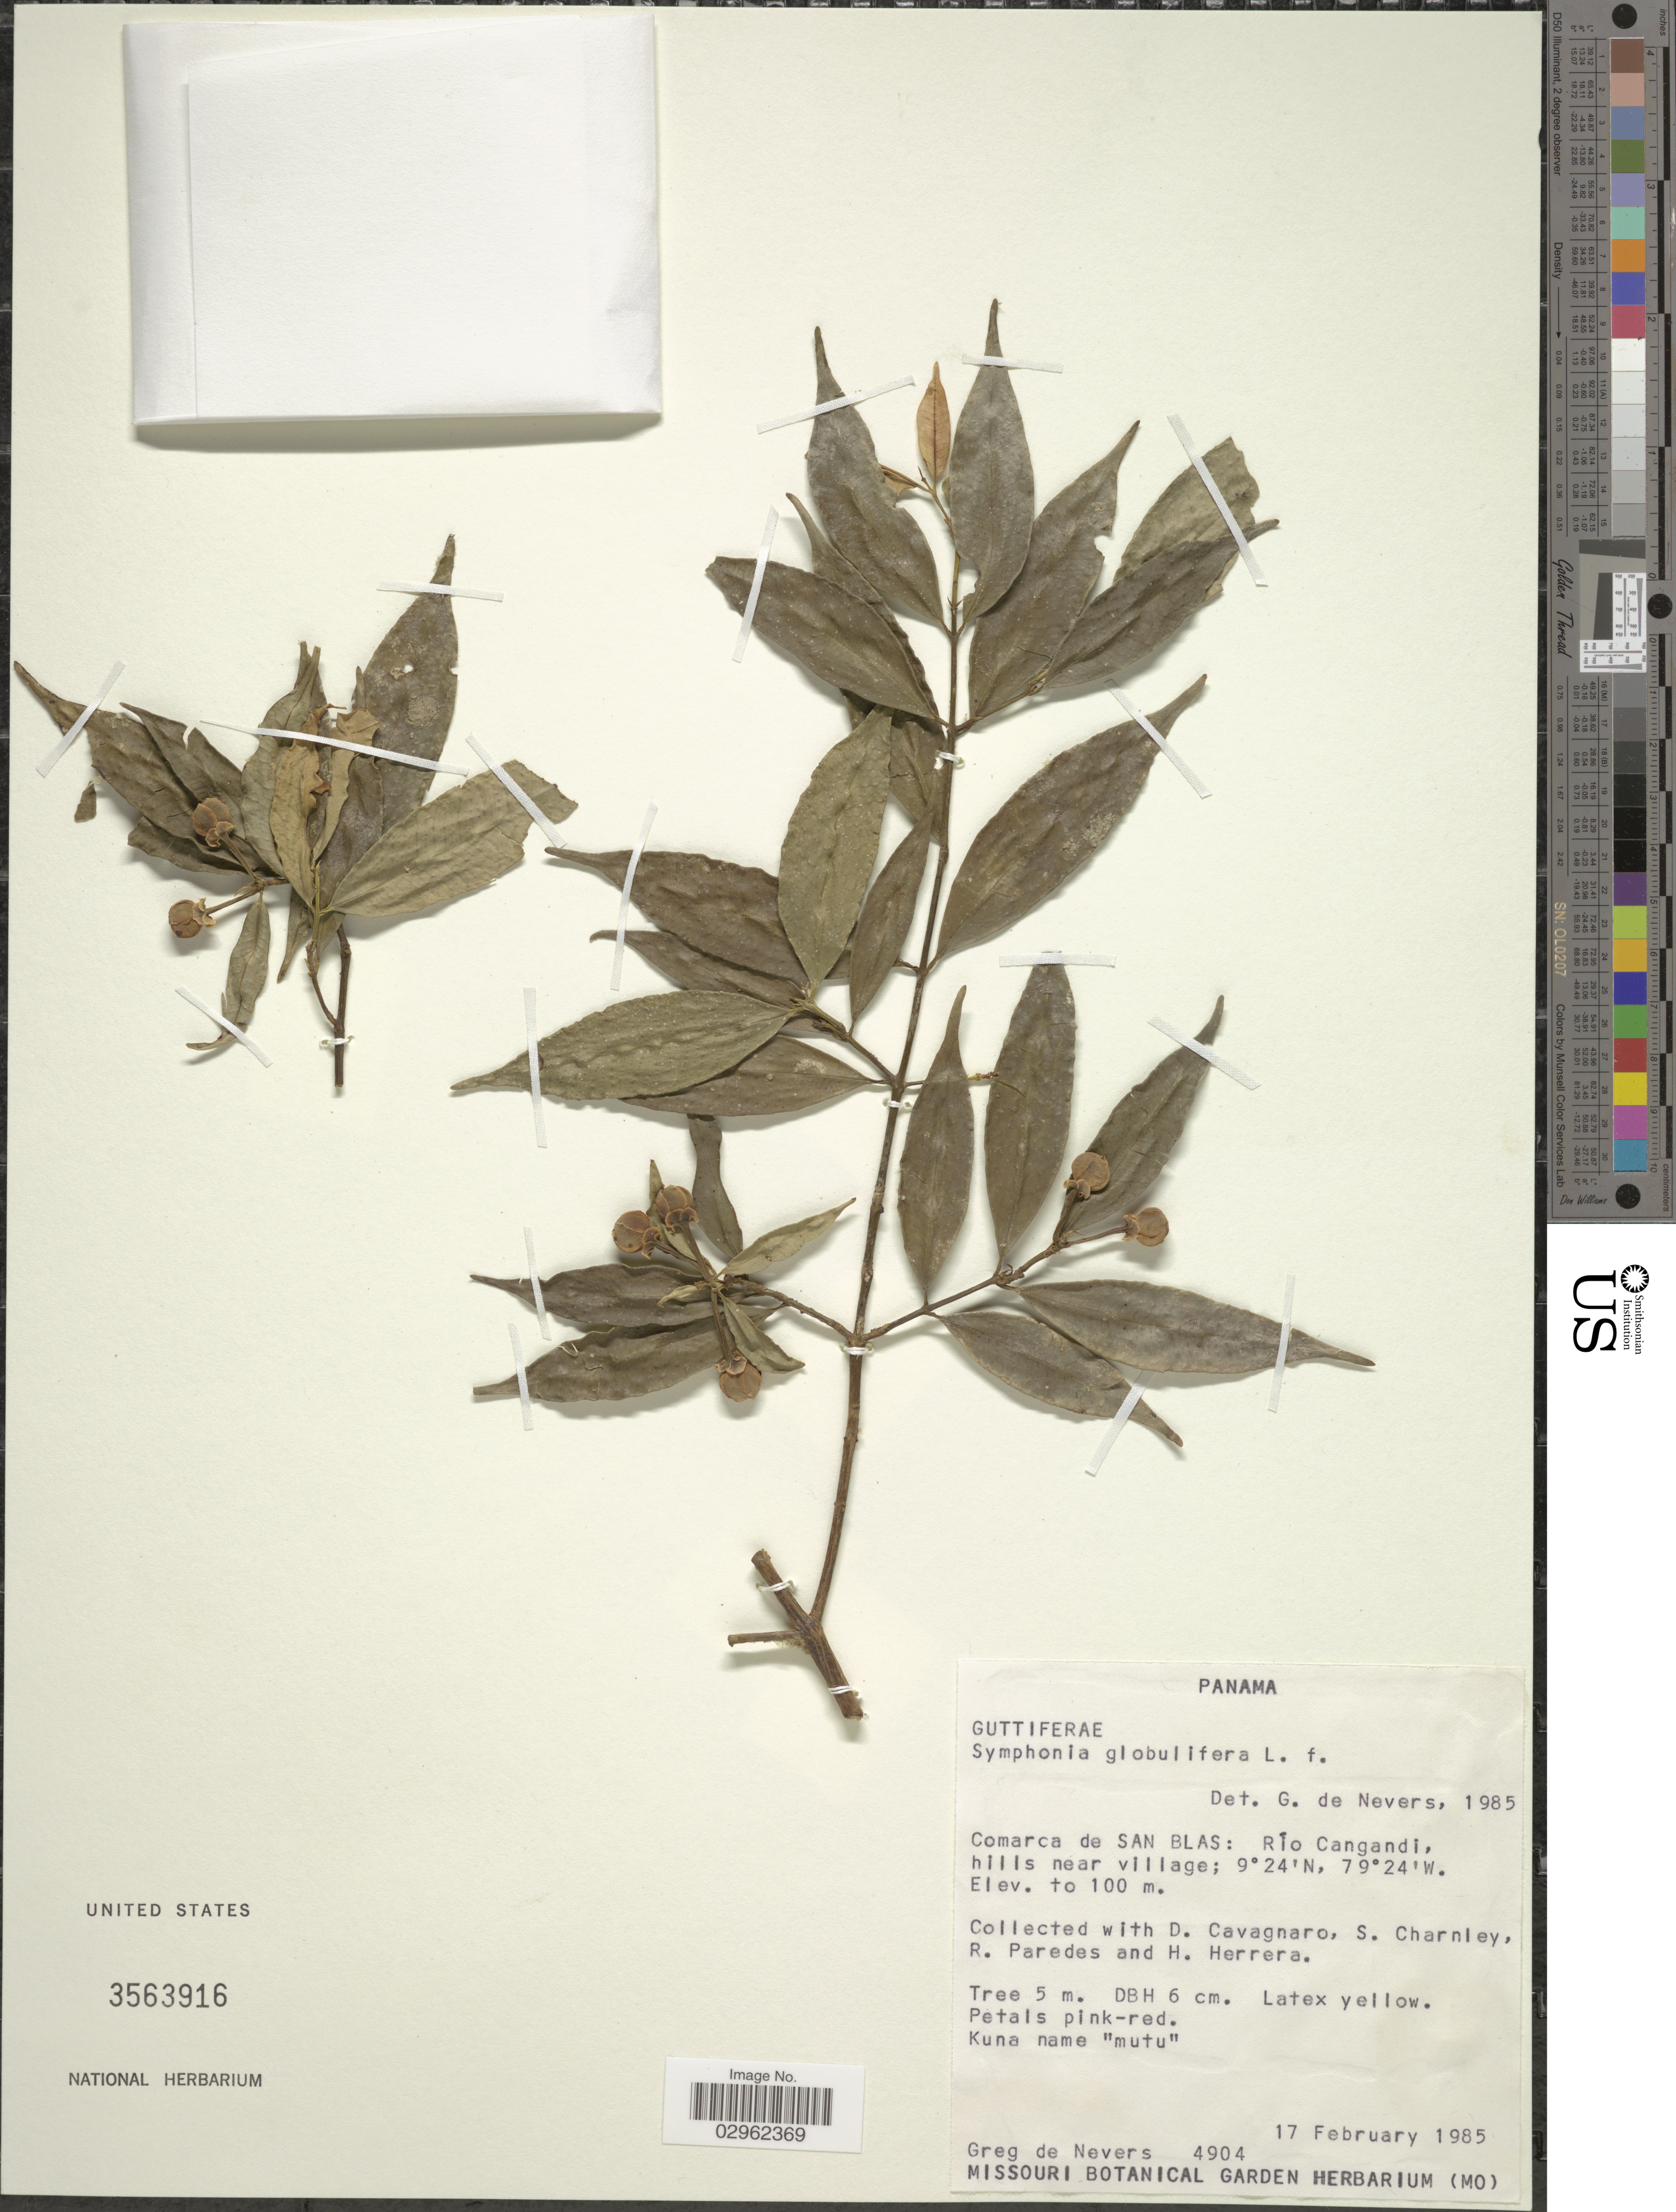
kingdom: Plantae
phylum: Tracheophyta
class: Magnoliopsida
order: Malpighiales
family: Clusiaceae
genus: Symphonia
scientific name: Symphonia globulifera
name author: L. f.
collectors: G. Nevers, D. Cavagnaro, S. Charnley, R. Paredes & H. Herrera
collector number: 4904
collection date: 1985-02-17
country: Panama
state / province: Kuna Yala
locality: Comarca de San Blas: Río Cangandi, hills near village.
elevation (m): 100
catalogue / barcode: US 3563916